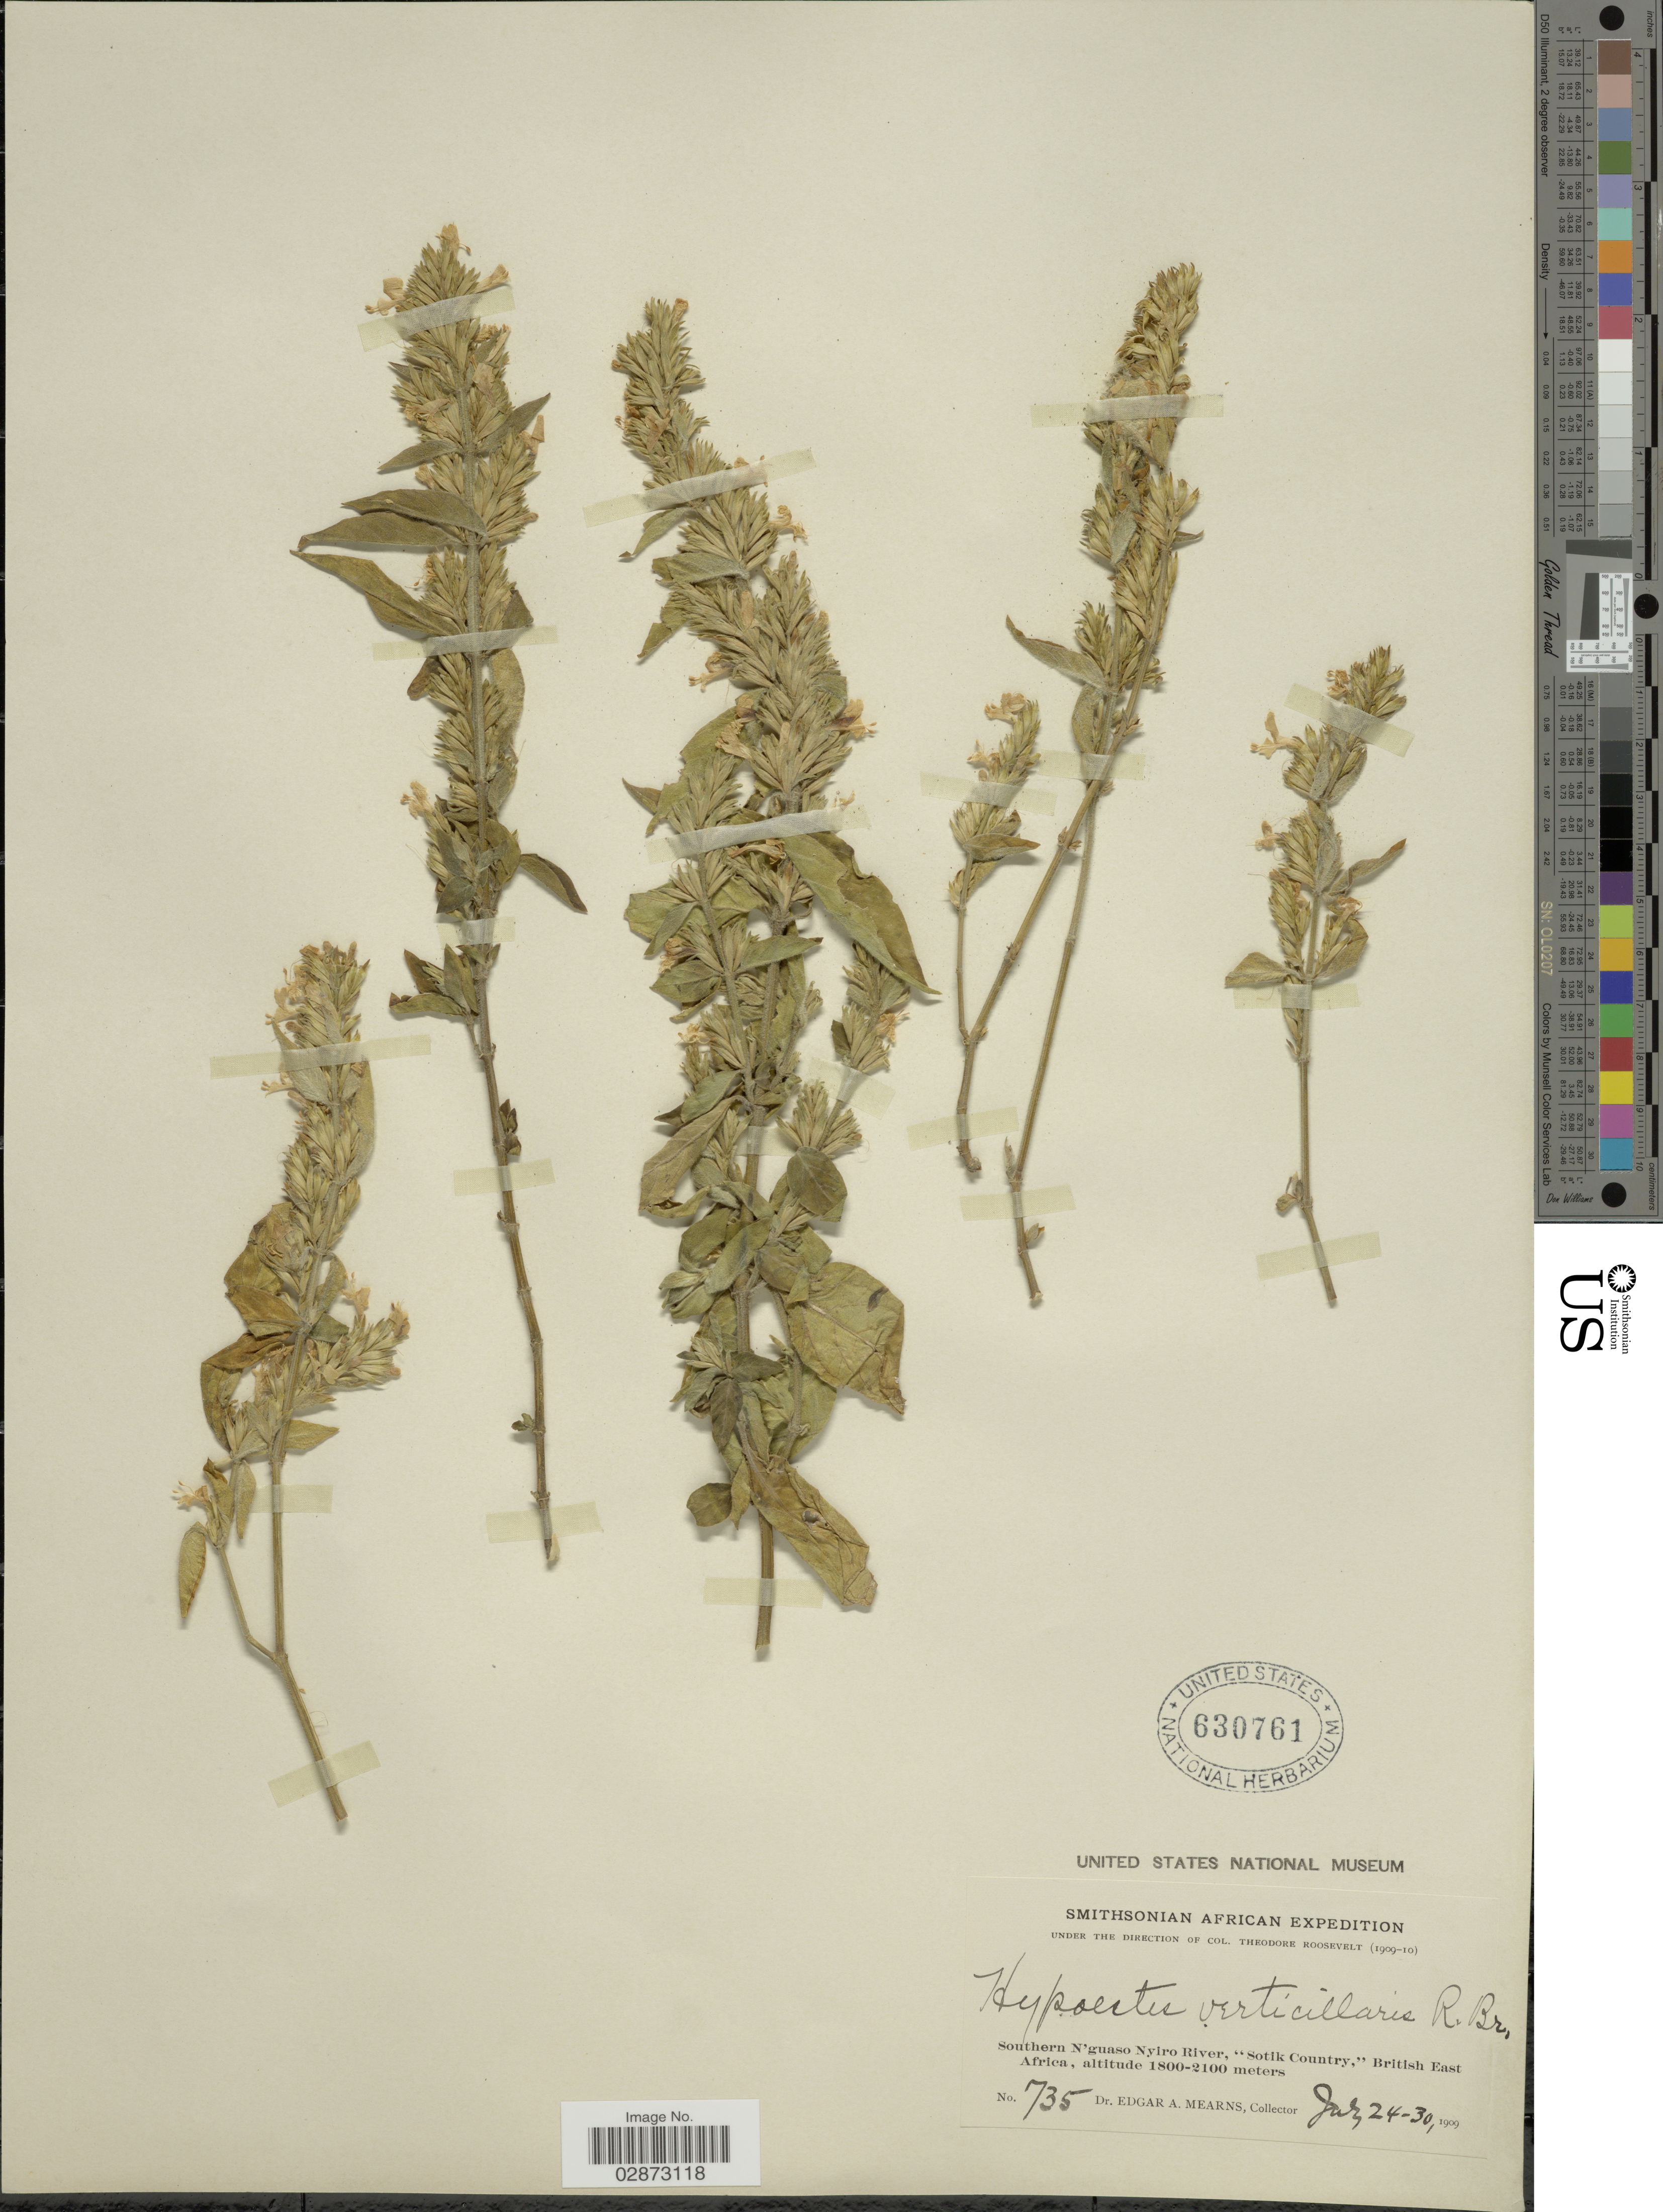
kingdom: Plantae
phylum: Tracheophyta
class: Magnoliopsida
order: Lamiales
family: Acanthaceae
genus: Hypoestes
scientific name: Hypoestes verticillaris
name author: (L. f.) Sol.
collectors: E. A. Mearns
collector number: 735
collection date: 1909-01-24/1909-01-30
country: Kenya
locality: Southern N'guaso Nyiro River, "Sotik County," British East Africa.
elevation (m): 1800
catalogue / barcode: US 630761